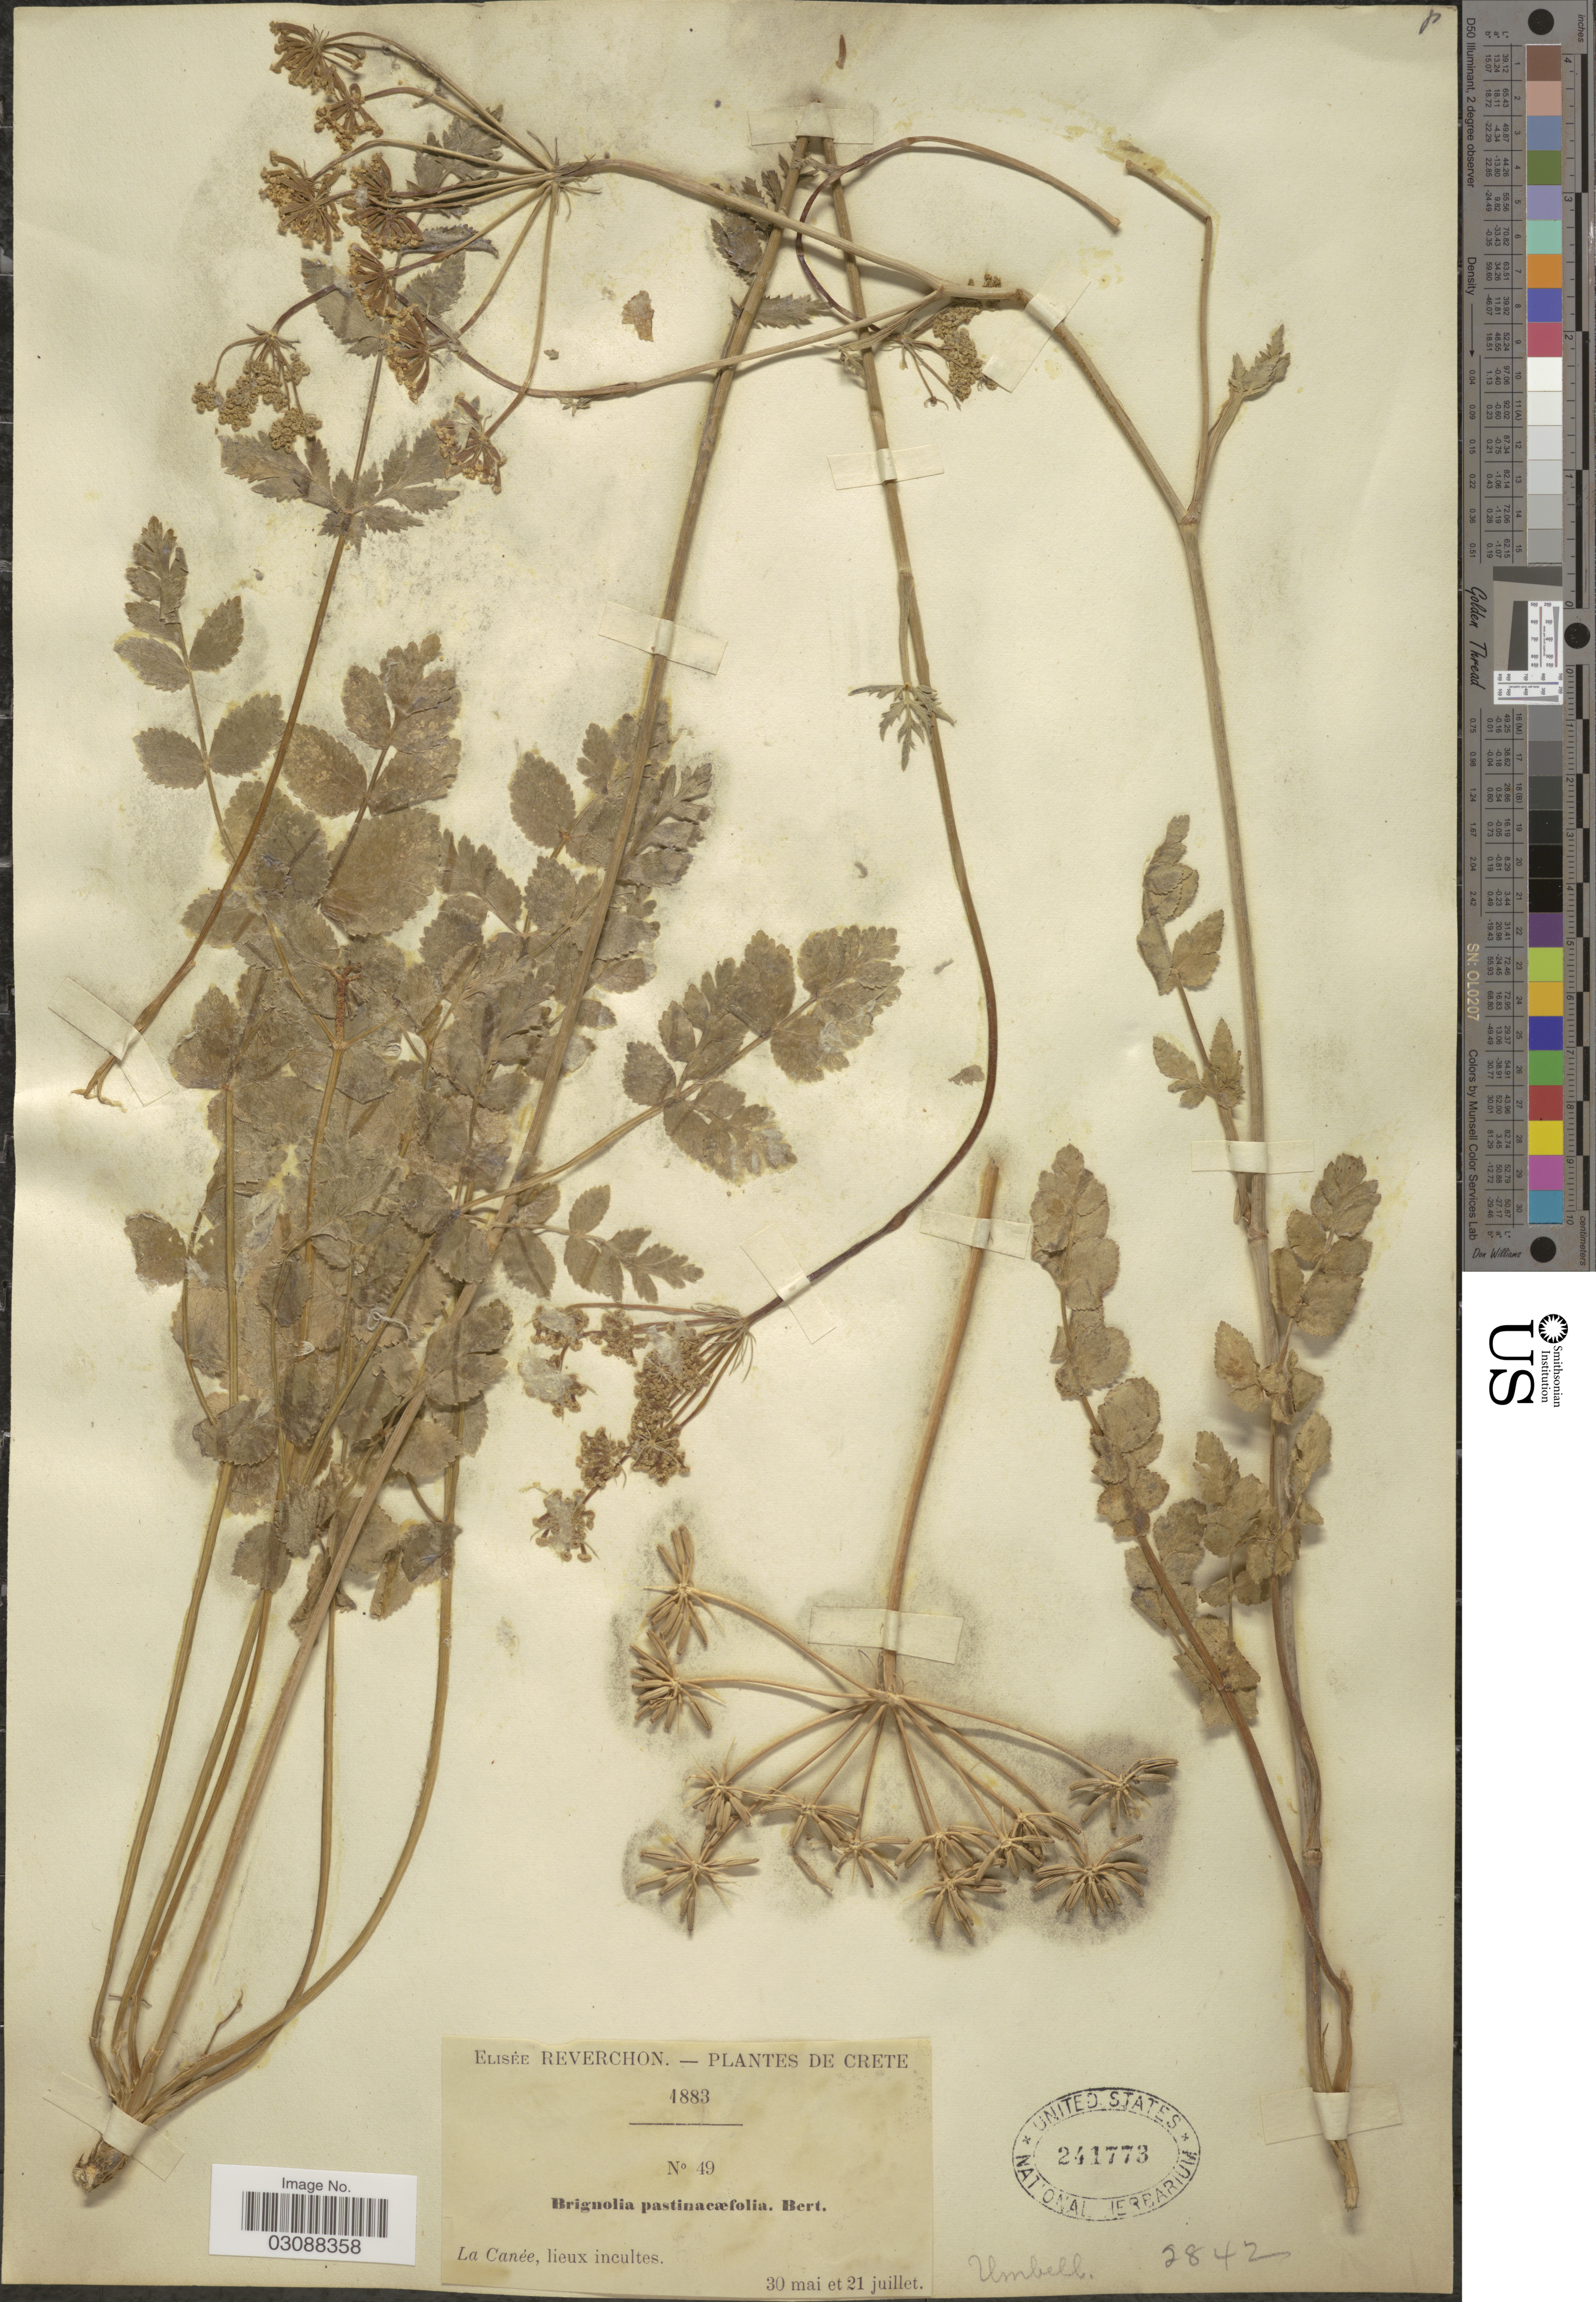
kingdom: Plantae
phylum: Tracheophyta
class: Magnoliopsida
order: Apiales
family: Apiaceae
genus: Kundmannia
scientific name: Kundmannia sicula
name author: (L.) DC.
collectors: E. Reverchon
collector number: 49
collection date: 1883-05-30/1883-07-21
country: Greece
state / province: Crete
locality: La Canée.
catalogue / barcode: US 241773